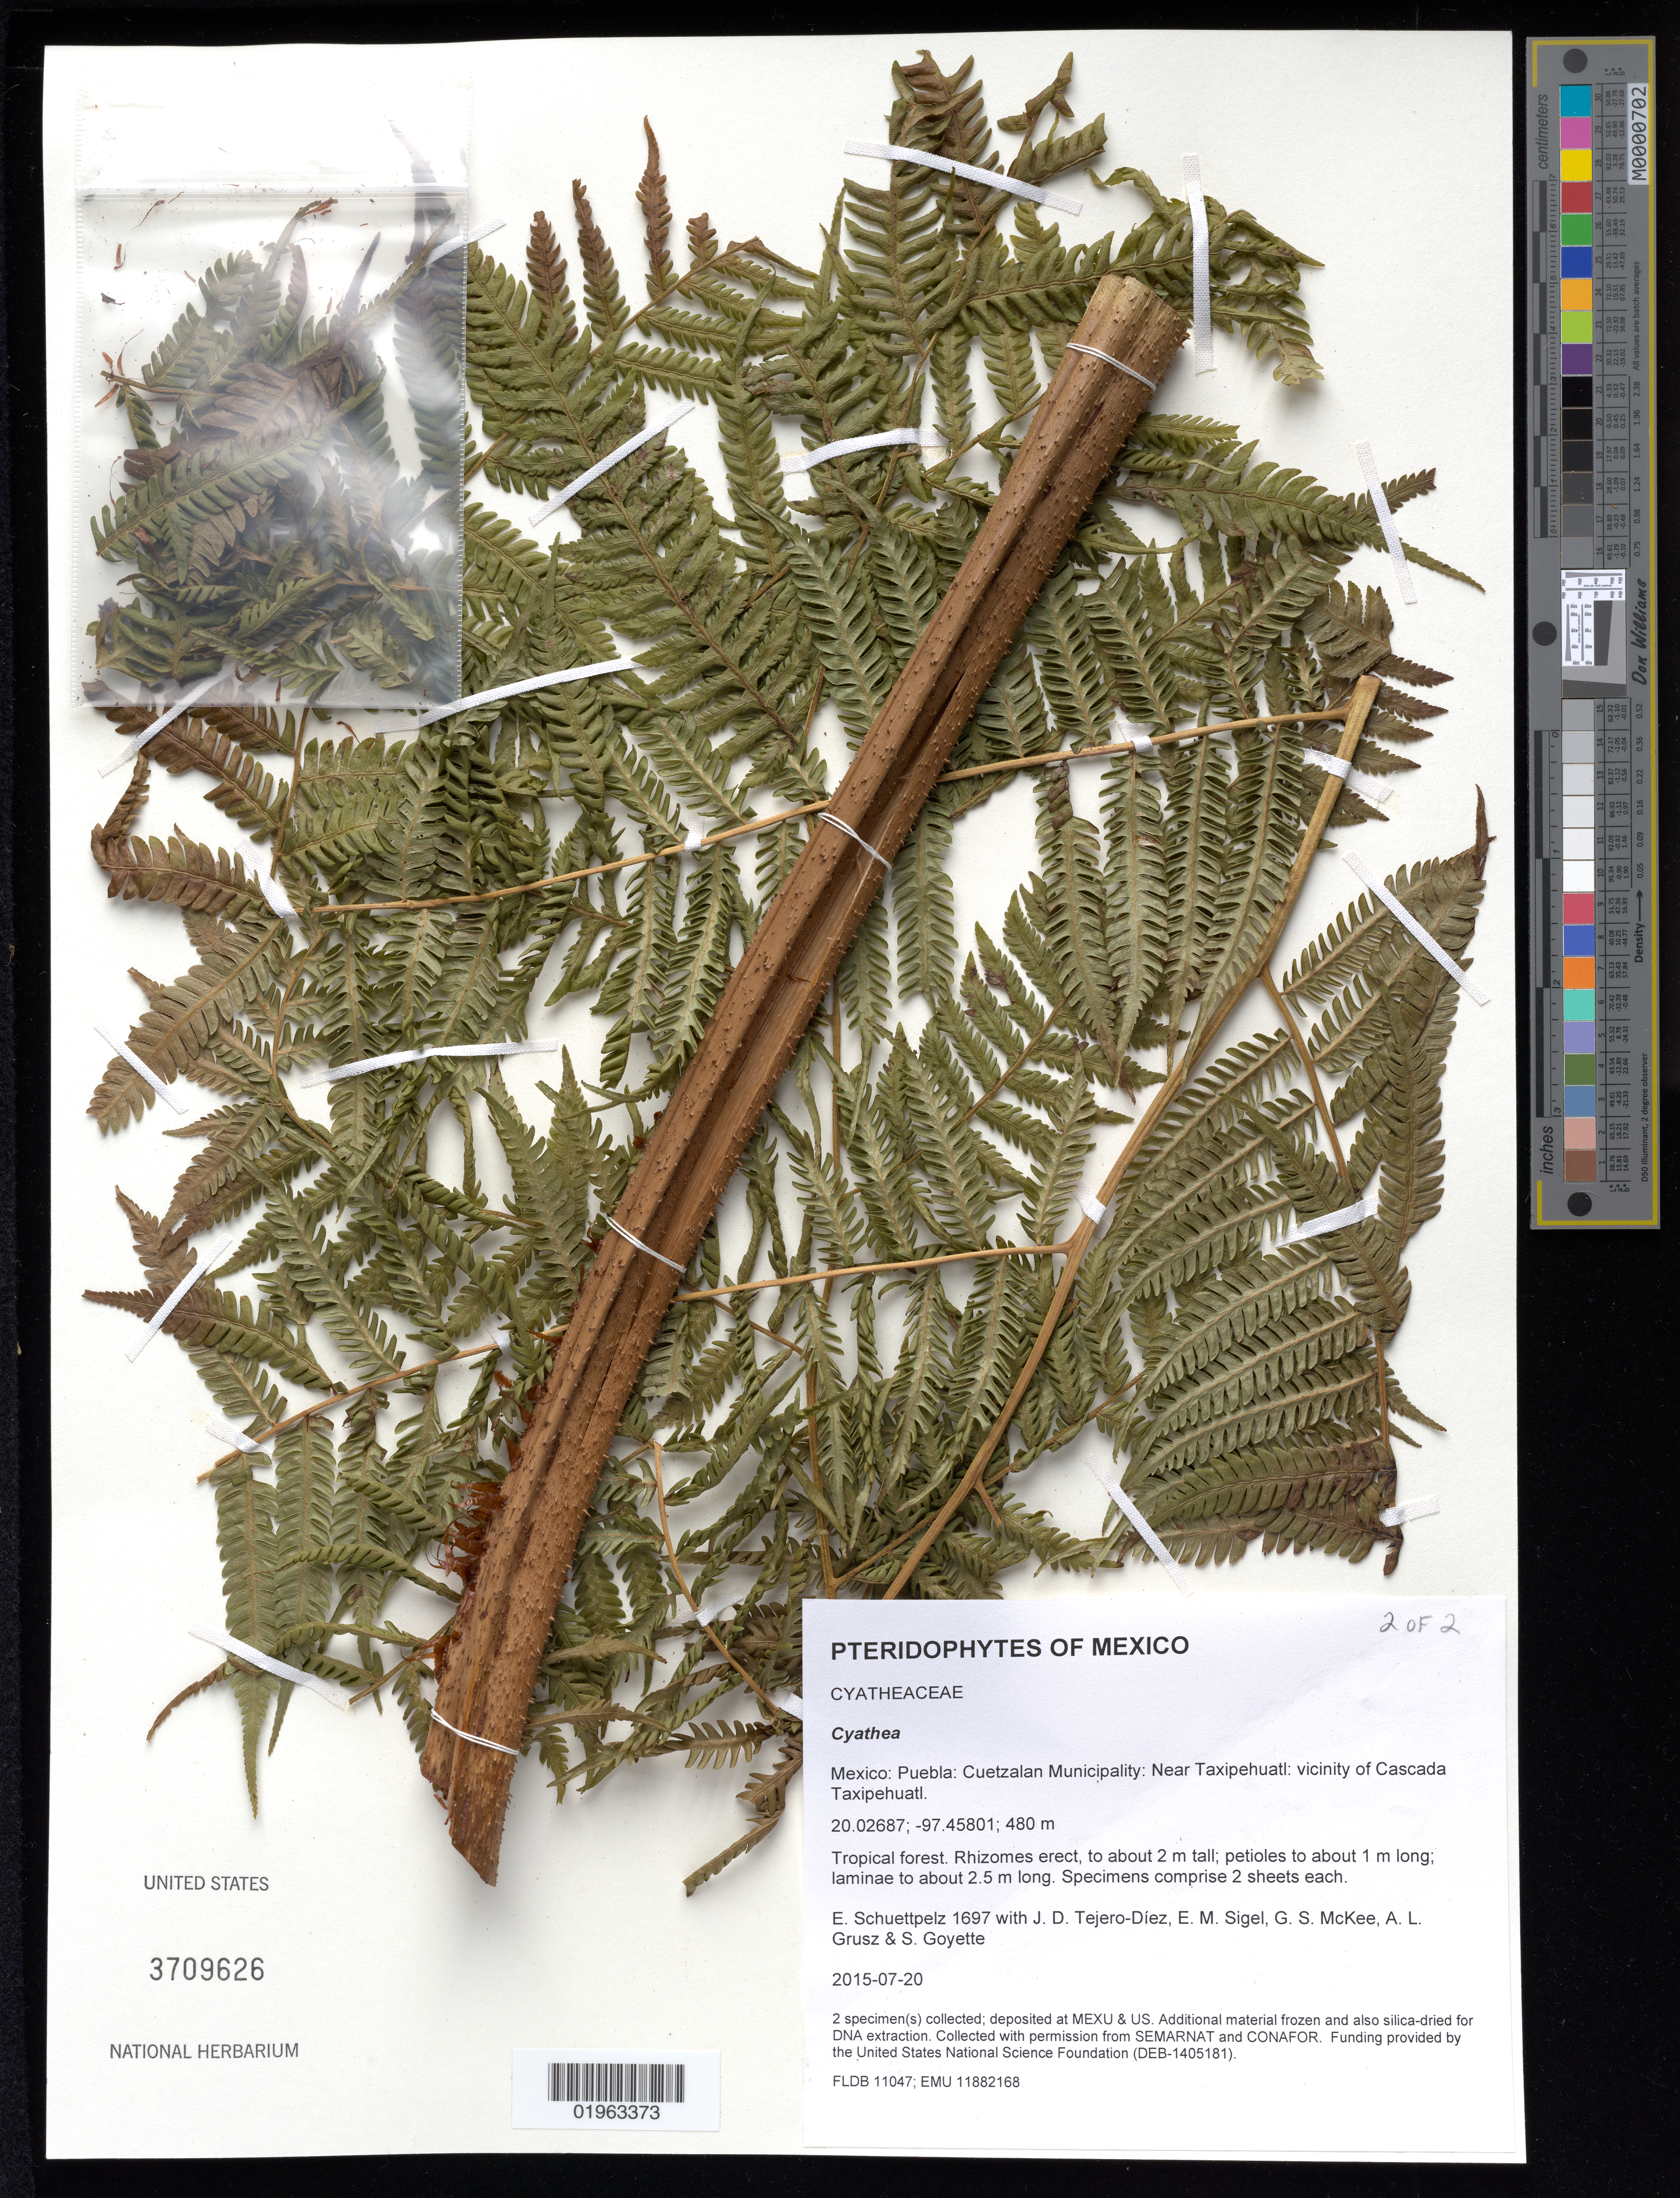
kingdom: Plantae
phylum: Tracheophyta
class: Polypodiopsida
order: Cyatheales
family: Cyatheaceae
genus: Cyathea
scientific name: Cyathea sp.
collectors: E. Schuettpelz, D. Tejero-Díez, E. M. Sigel, G. S. McKee & A. Grusz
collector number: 1697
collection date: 2015-07-20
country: Mexico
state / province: Puebla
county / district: Cuetzalan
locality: Near Taxipehuatl: vicinity of Cascada Taxipehuatl.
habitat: Tropical forest.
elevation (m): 480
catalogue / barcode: US 3709626